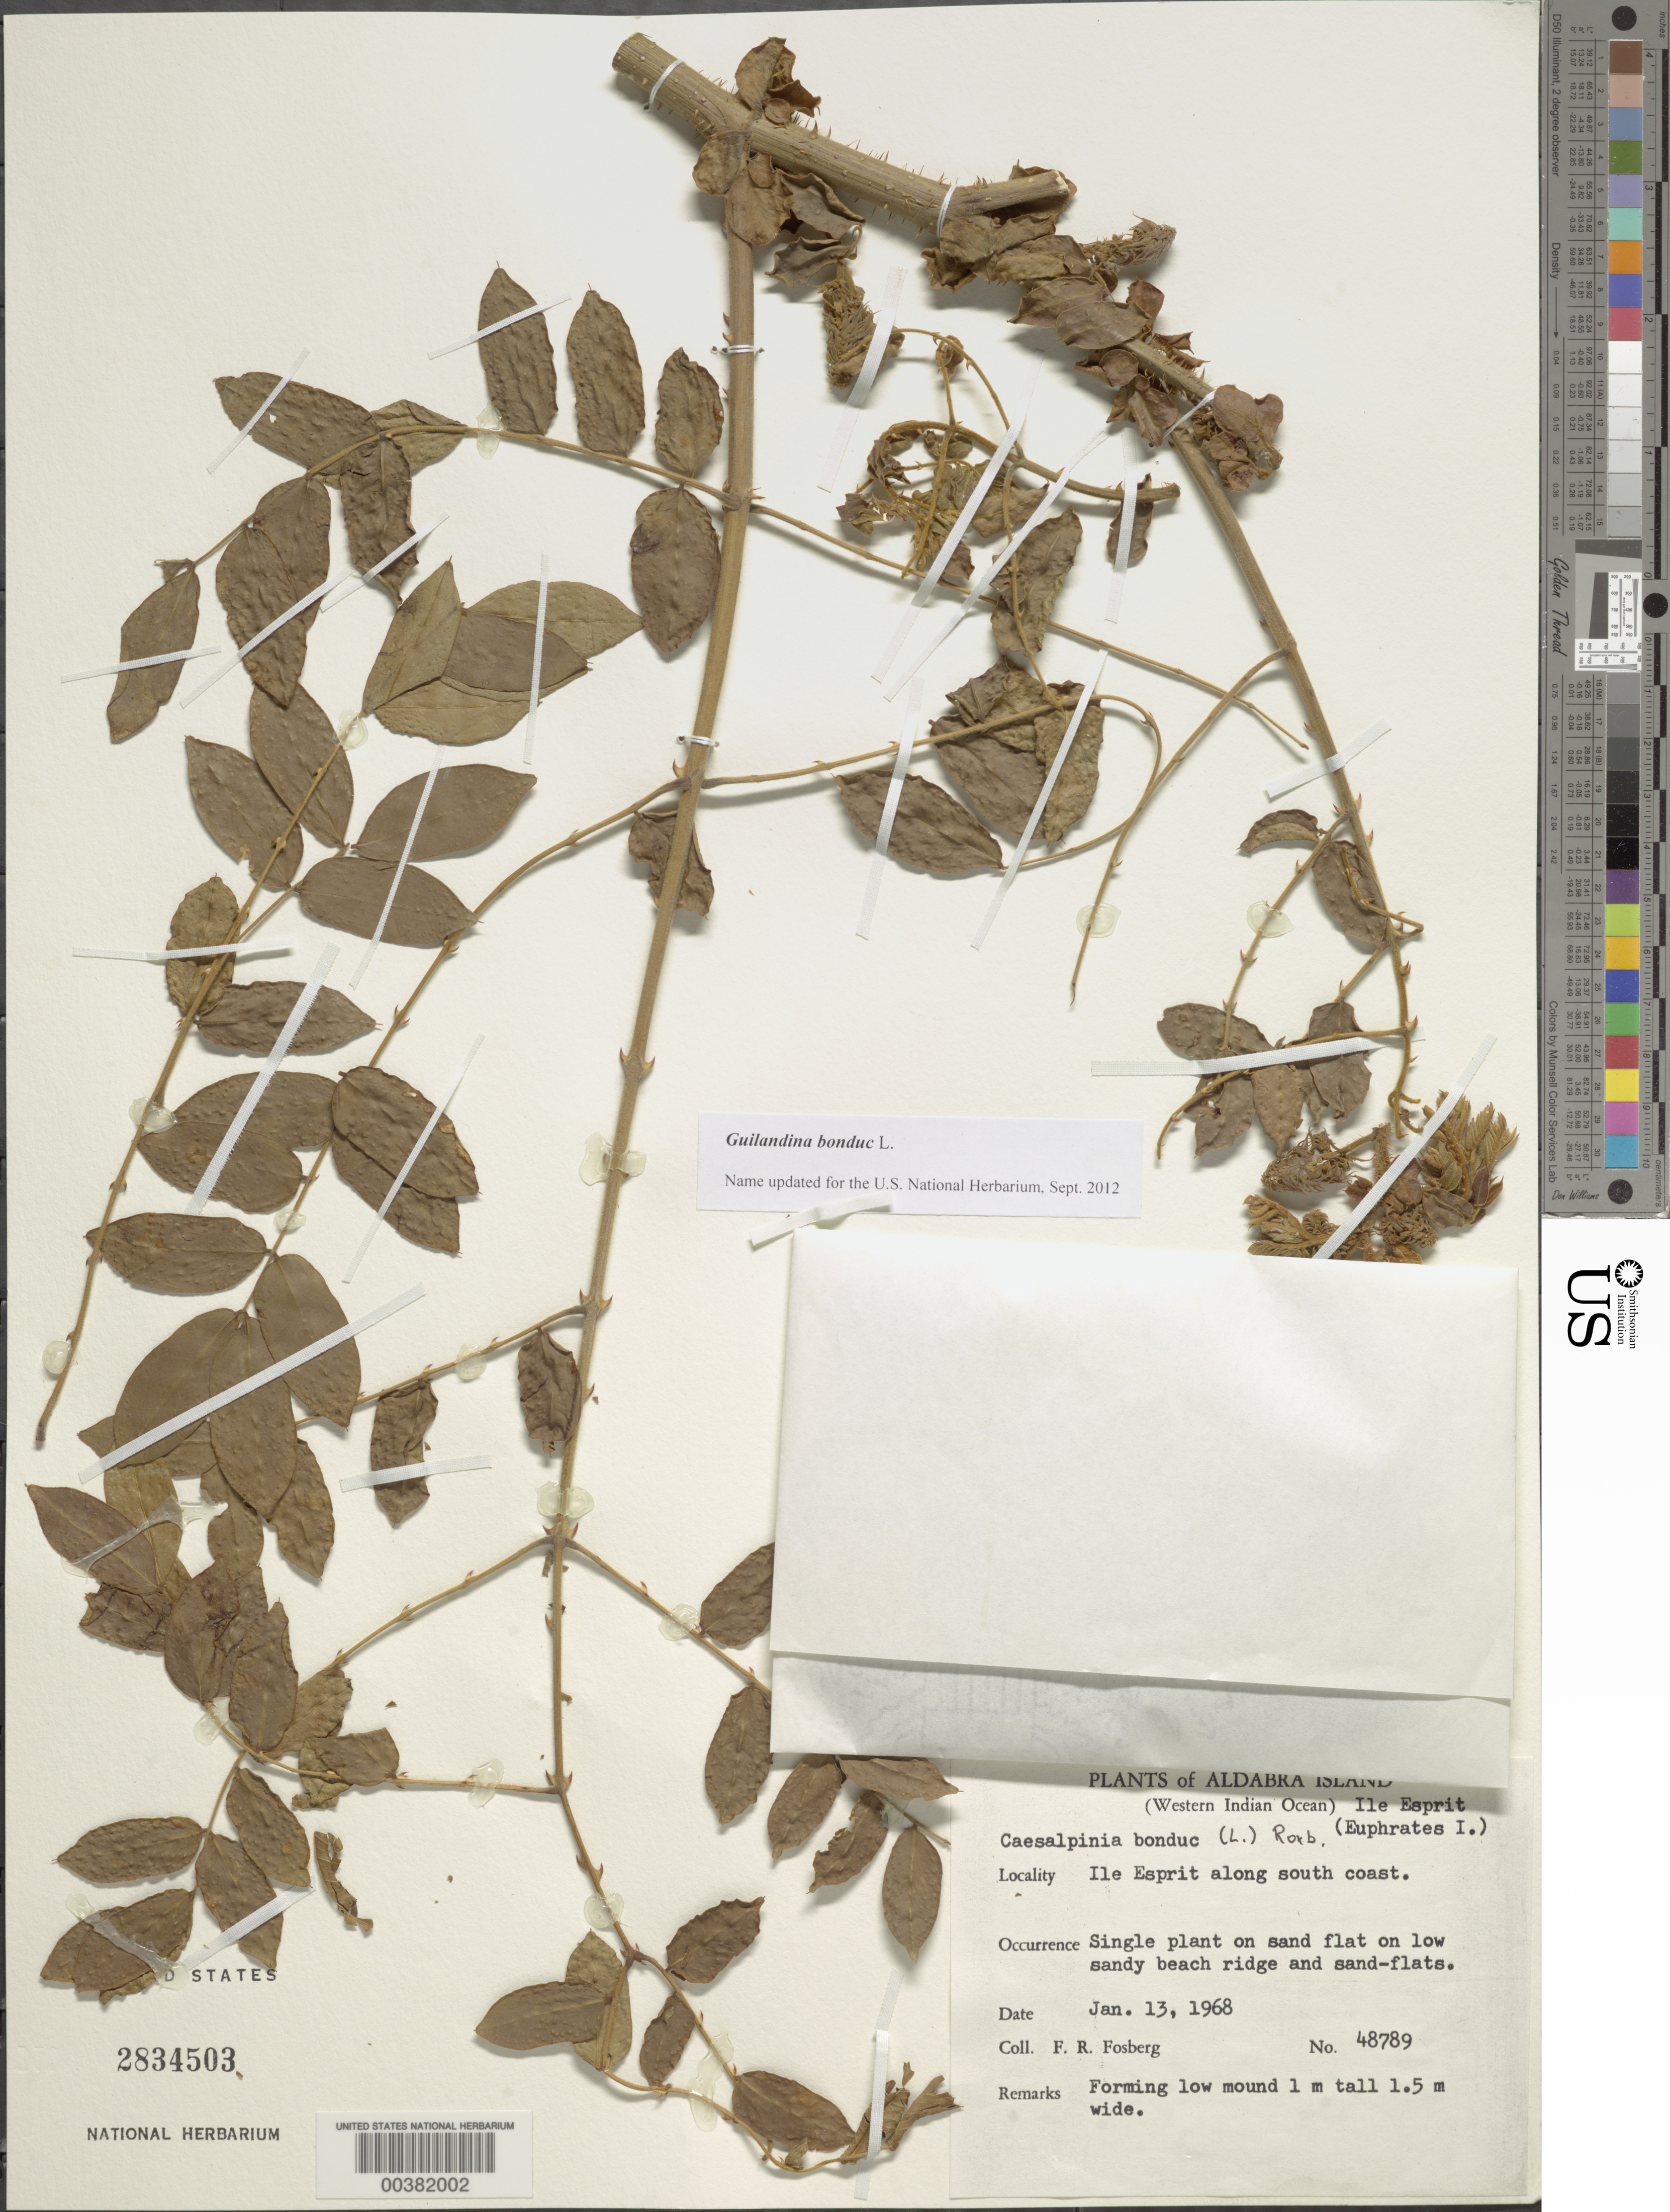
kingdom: Plantae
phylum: Tracheophyta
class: Magnoliopsida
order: Fabales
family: Fabaceae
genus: Guilandina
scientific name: Guilandina bonduc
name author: L.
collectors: F. R. Fosberg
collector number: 48789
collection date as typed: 13 Jan 1968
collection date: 1968-01-13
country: Seychelles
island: Aldabra Atoll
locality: Ile Esprit (Euphrates I.), along S coast. [Ile Esprit is part of Aldabra Island (Atoll).]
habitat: On sand flat on low sandy beach ridge and sand-flats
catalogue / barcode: US 2834503